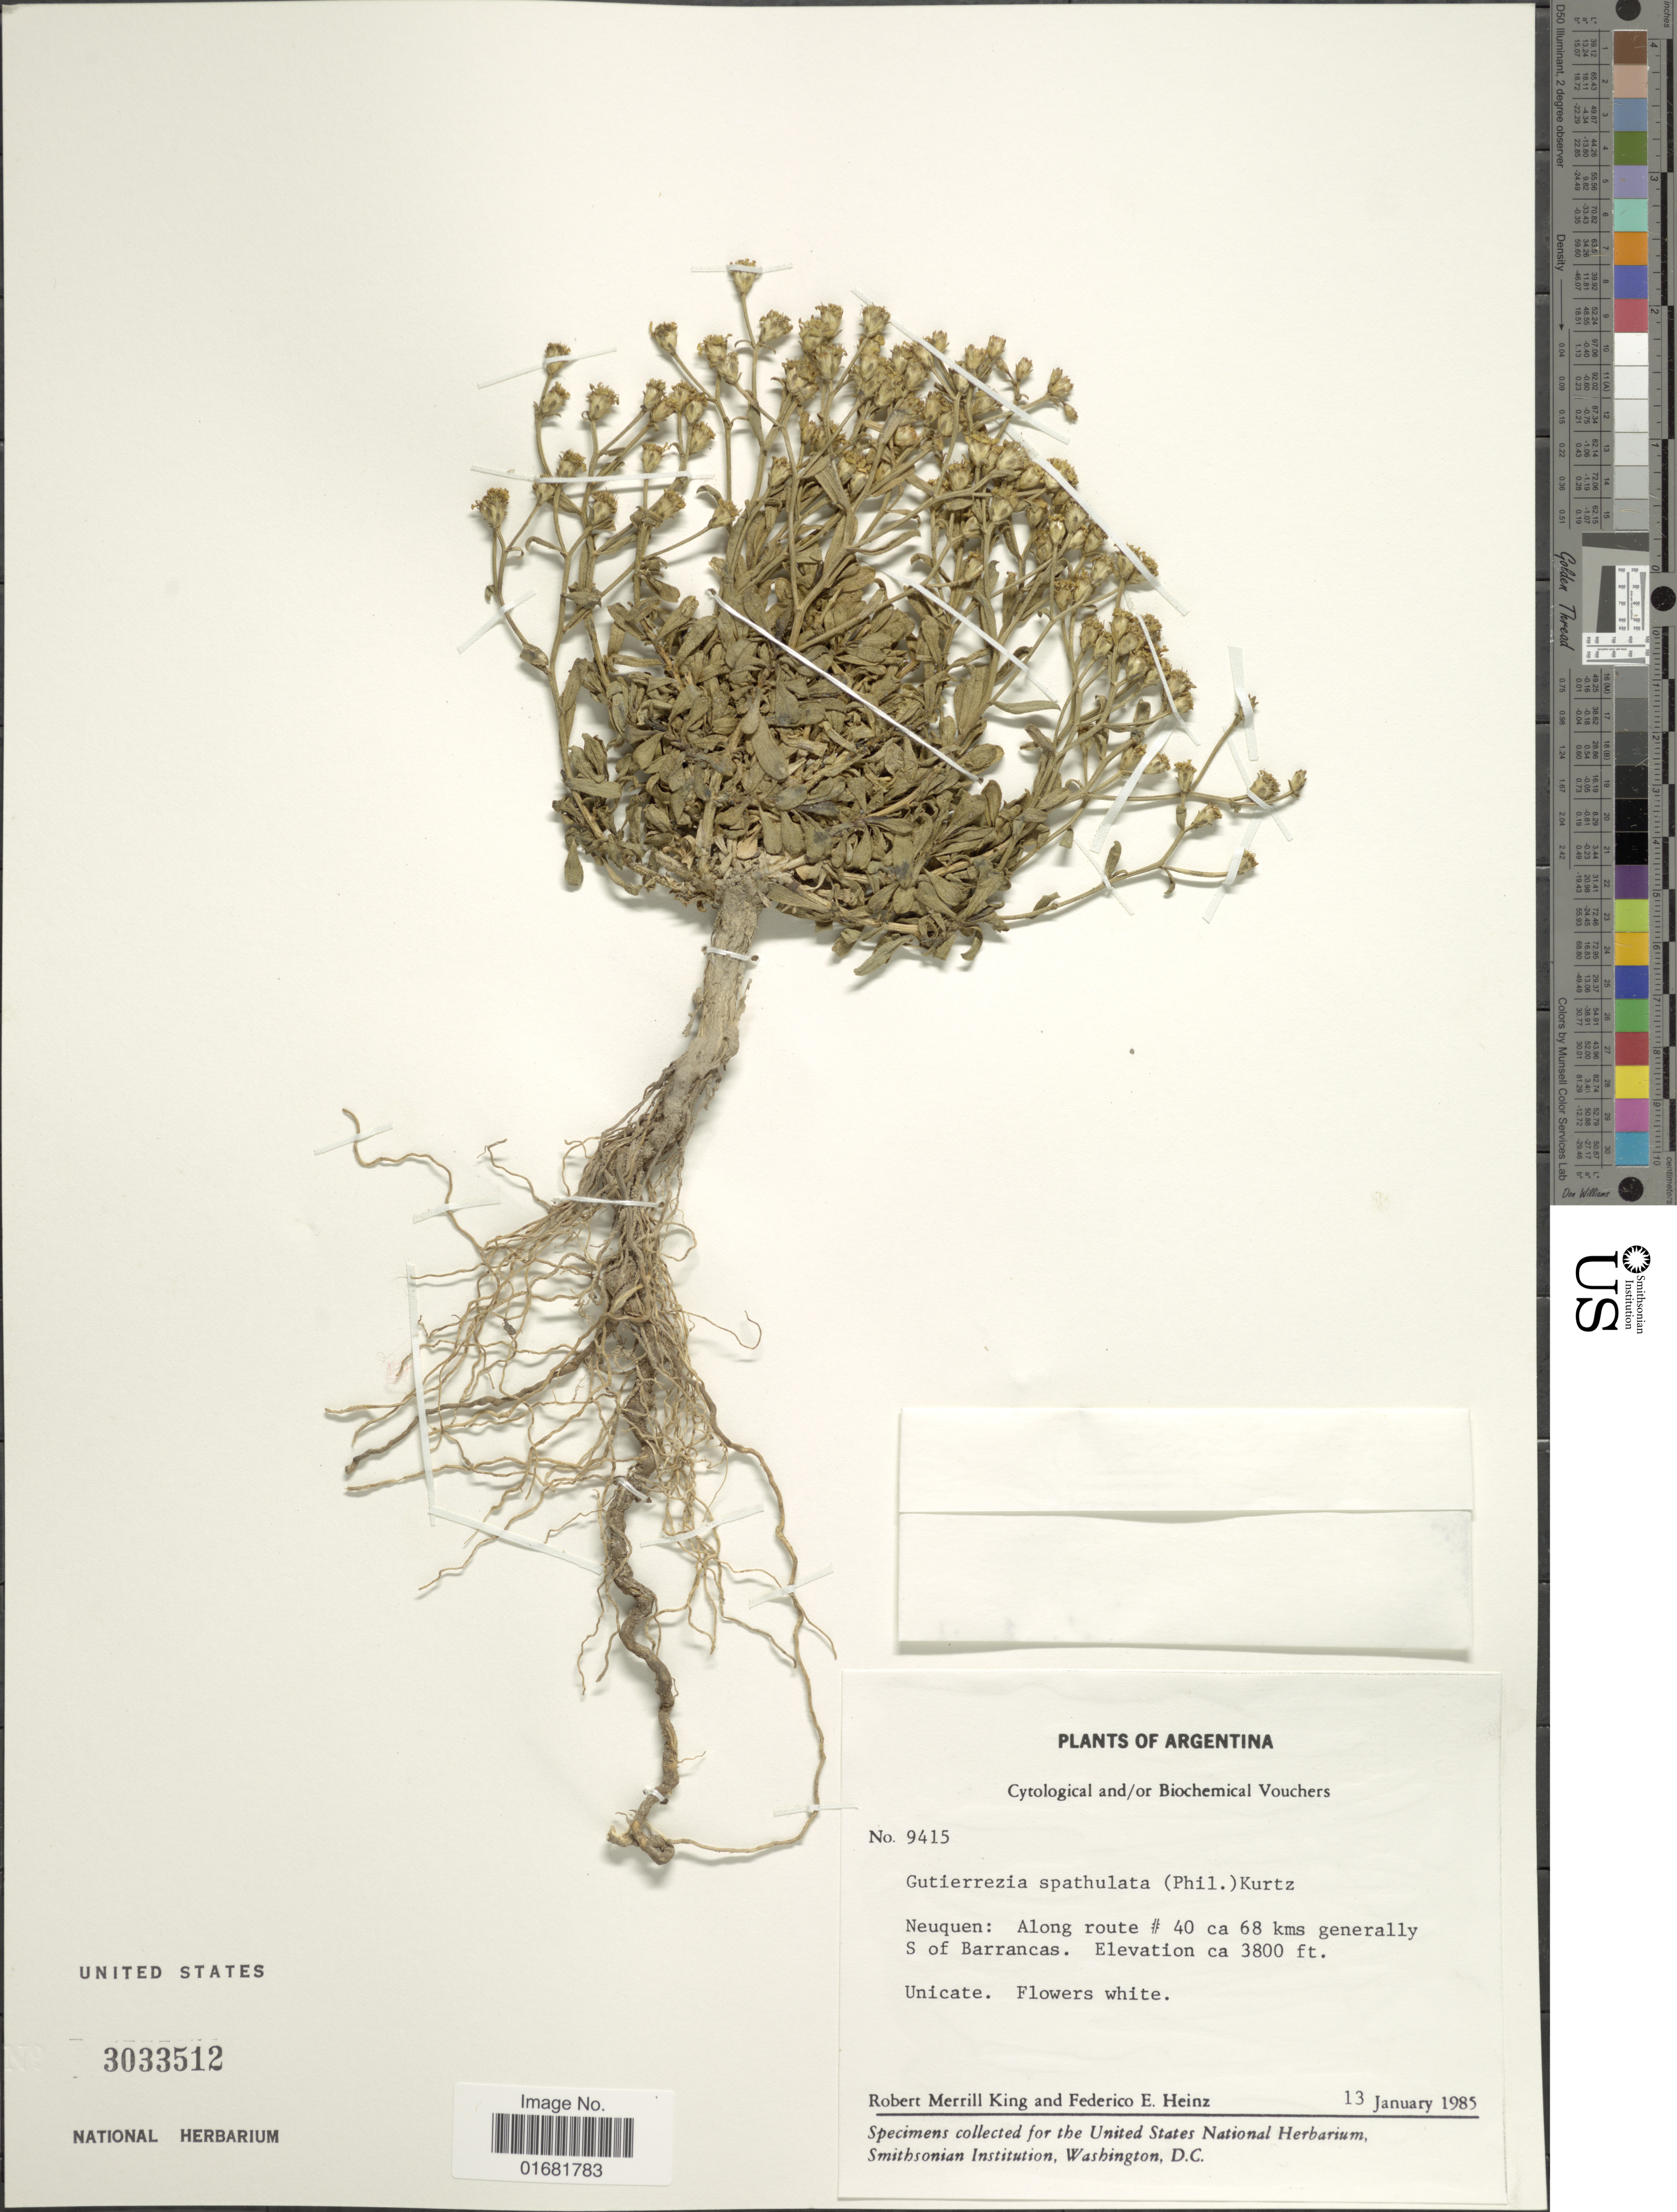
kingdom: Plantae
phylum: Tracheophyta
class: Magnoliopsida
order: Asterales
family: Asteraceae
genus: Gutierrezia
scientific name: Gutierrezia spathulata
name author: (Phil.) Kurtz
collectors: R. M. King & F. Heinz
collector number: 9415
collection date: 1985-01-13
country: Argentina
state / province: Neuquen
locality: Along route # 40 ca 68 kms generally S of Barrancas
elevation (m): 1158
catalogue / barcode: US 3033512